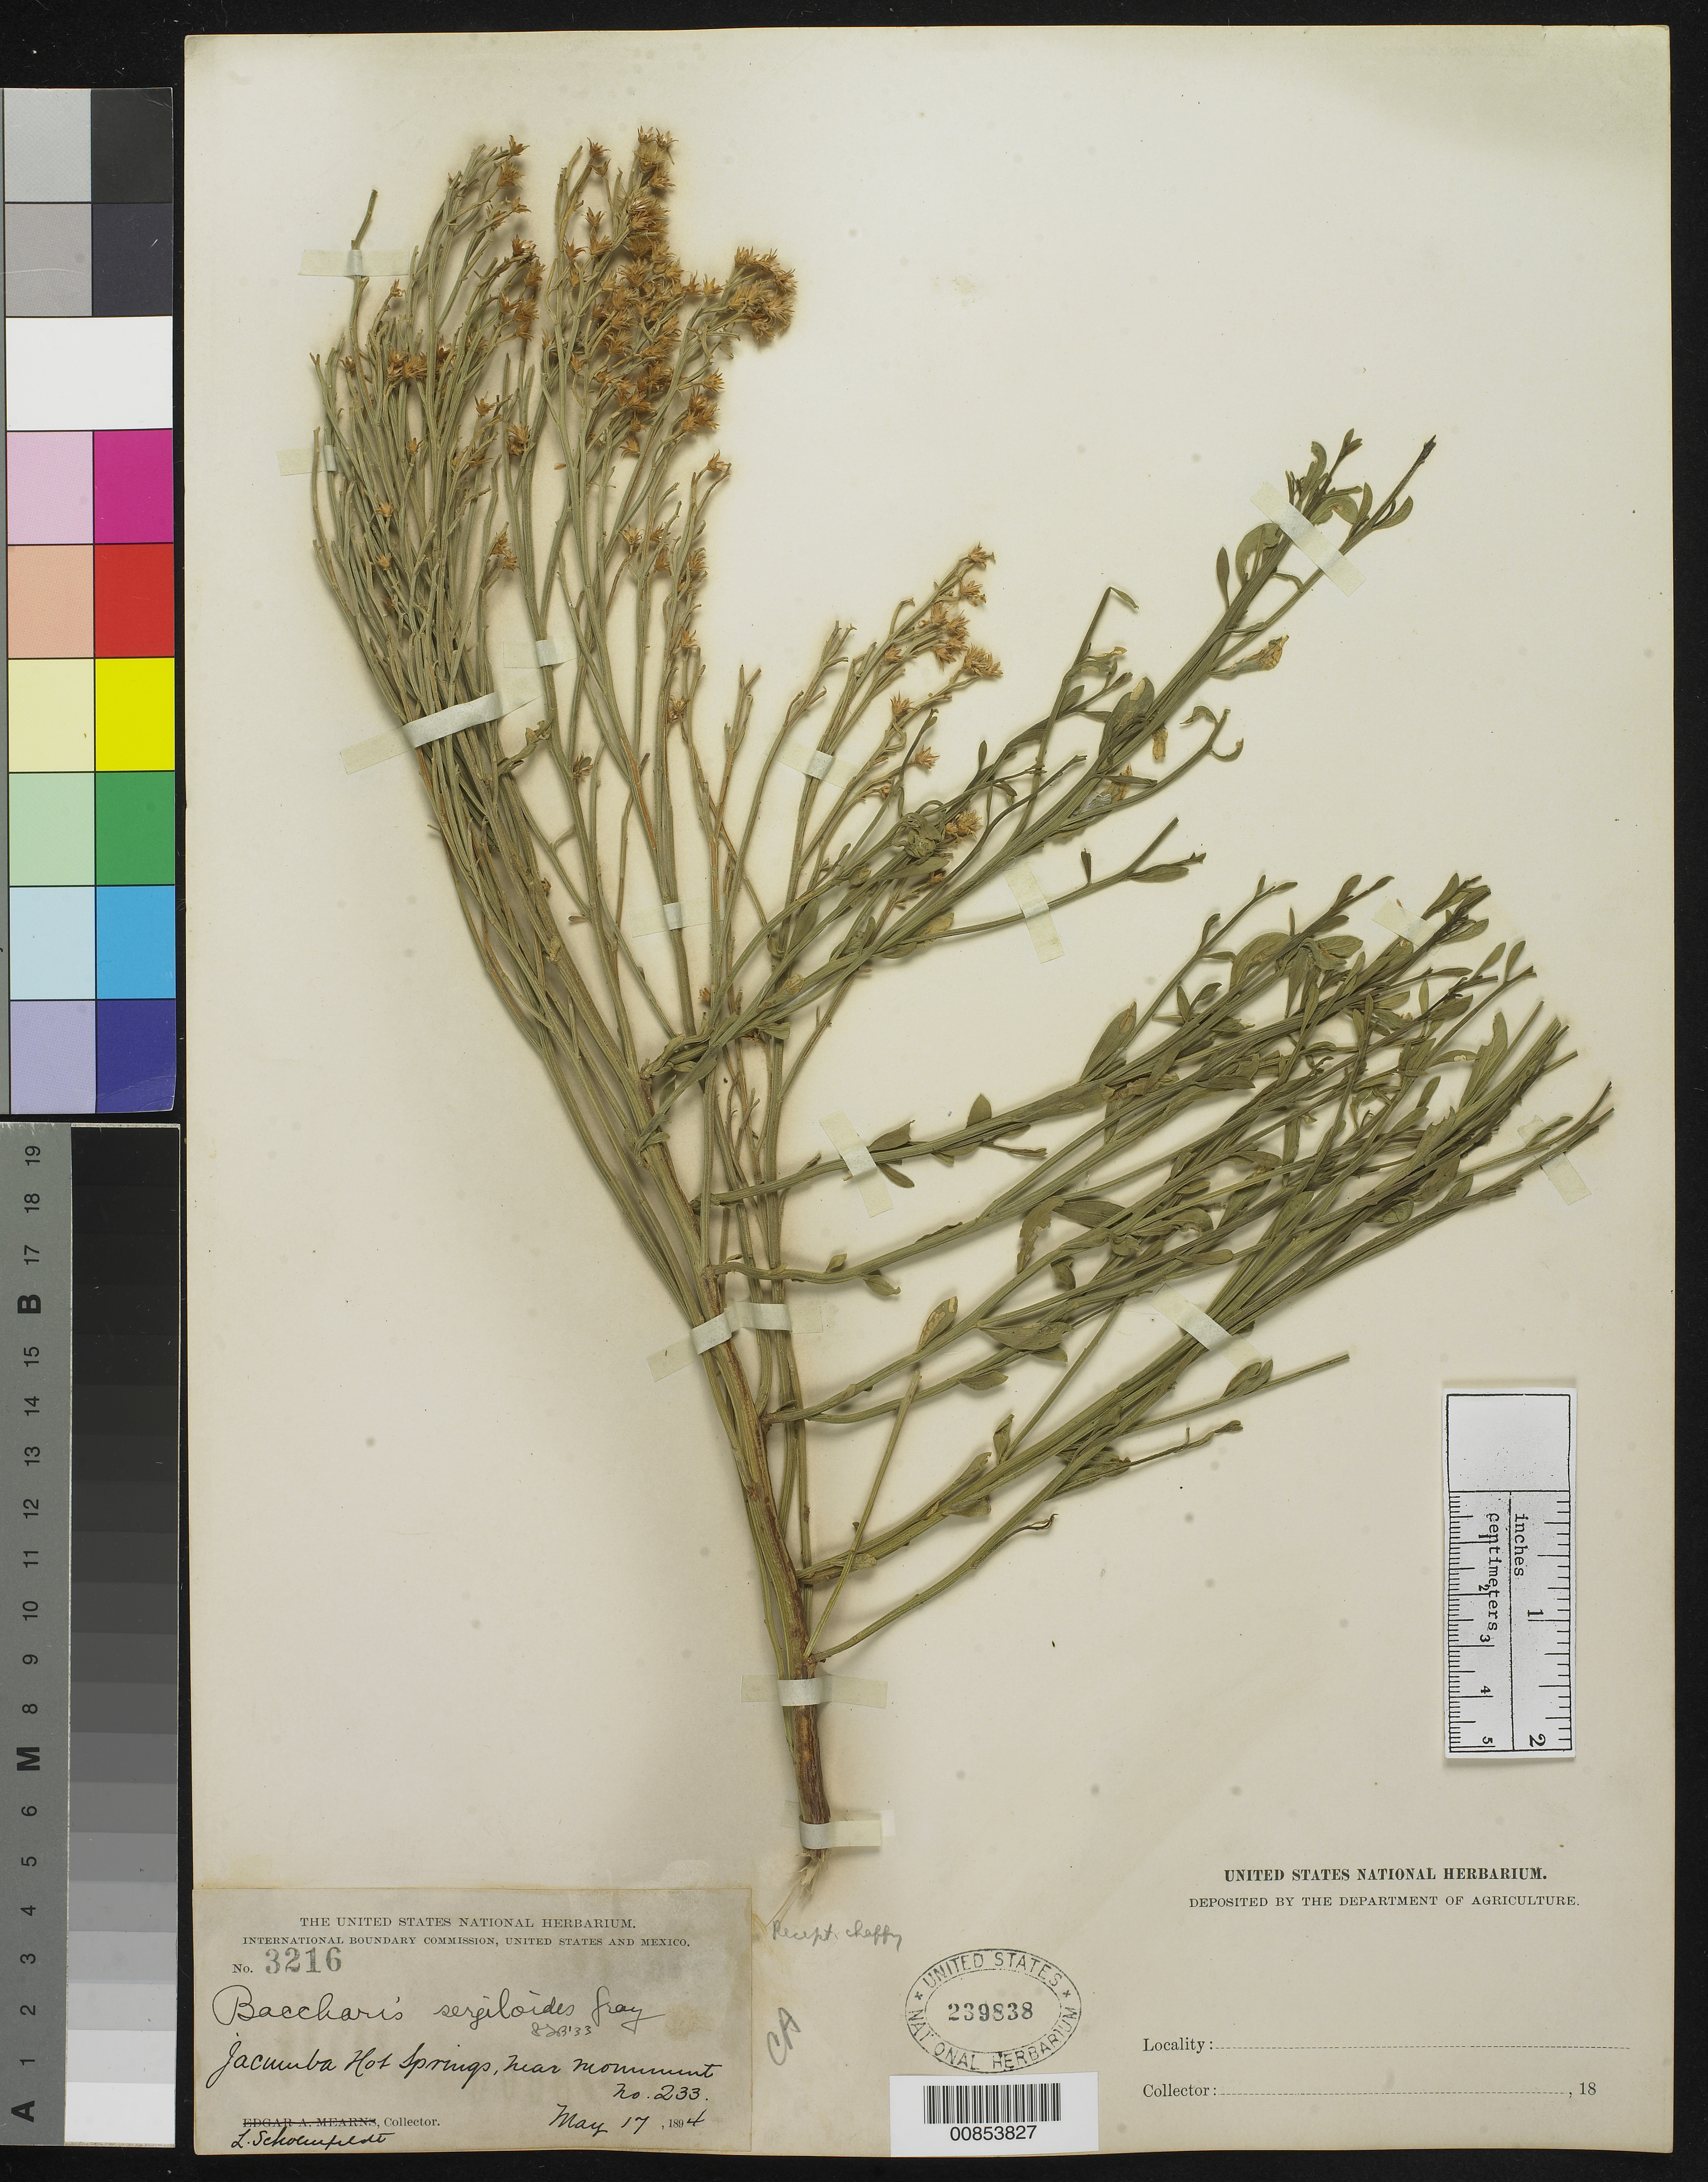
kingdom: Plantae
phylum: Tracheophyta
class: Magnoliopsida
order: Asterales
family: Asteraceae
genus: Baccharis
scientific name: Baccharis sergiloides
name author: A. Gray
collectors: L. Schoenfeldt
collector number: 3216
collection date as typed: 17 May 1894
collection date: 1894-05-17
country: United States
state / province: California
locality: Jacumba Hot Springs, near monument no. 233.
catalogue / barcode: US 239838